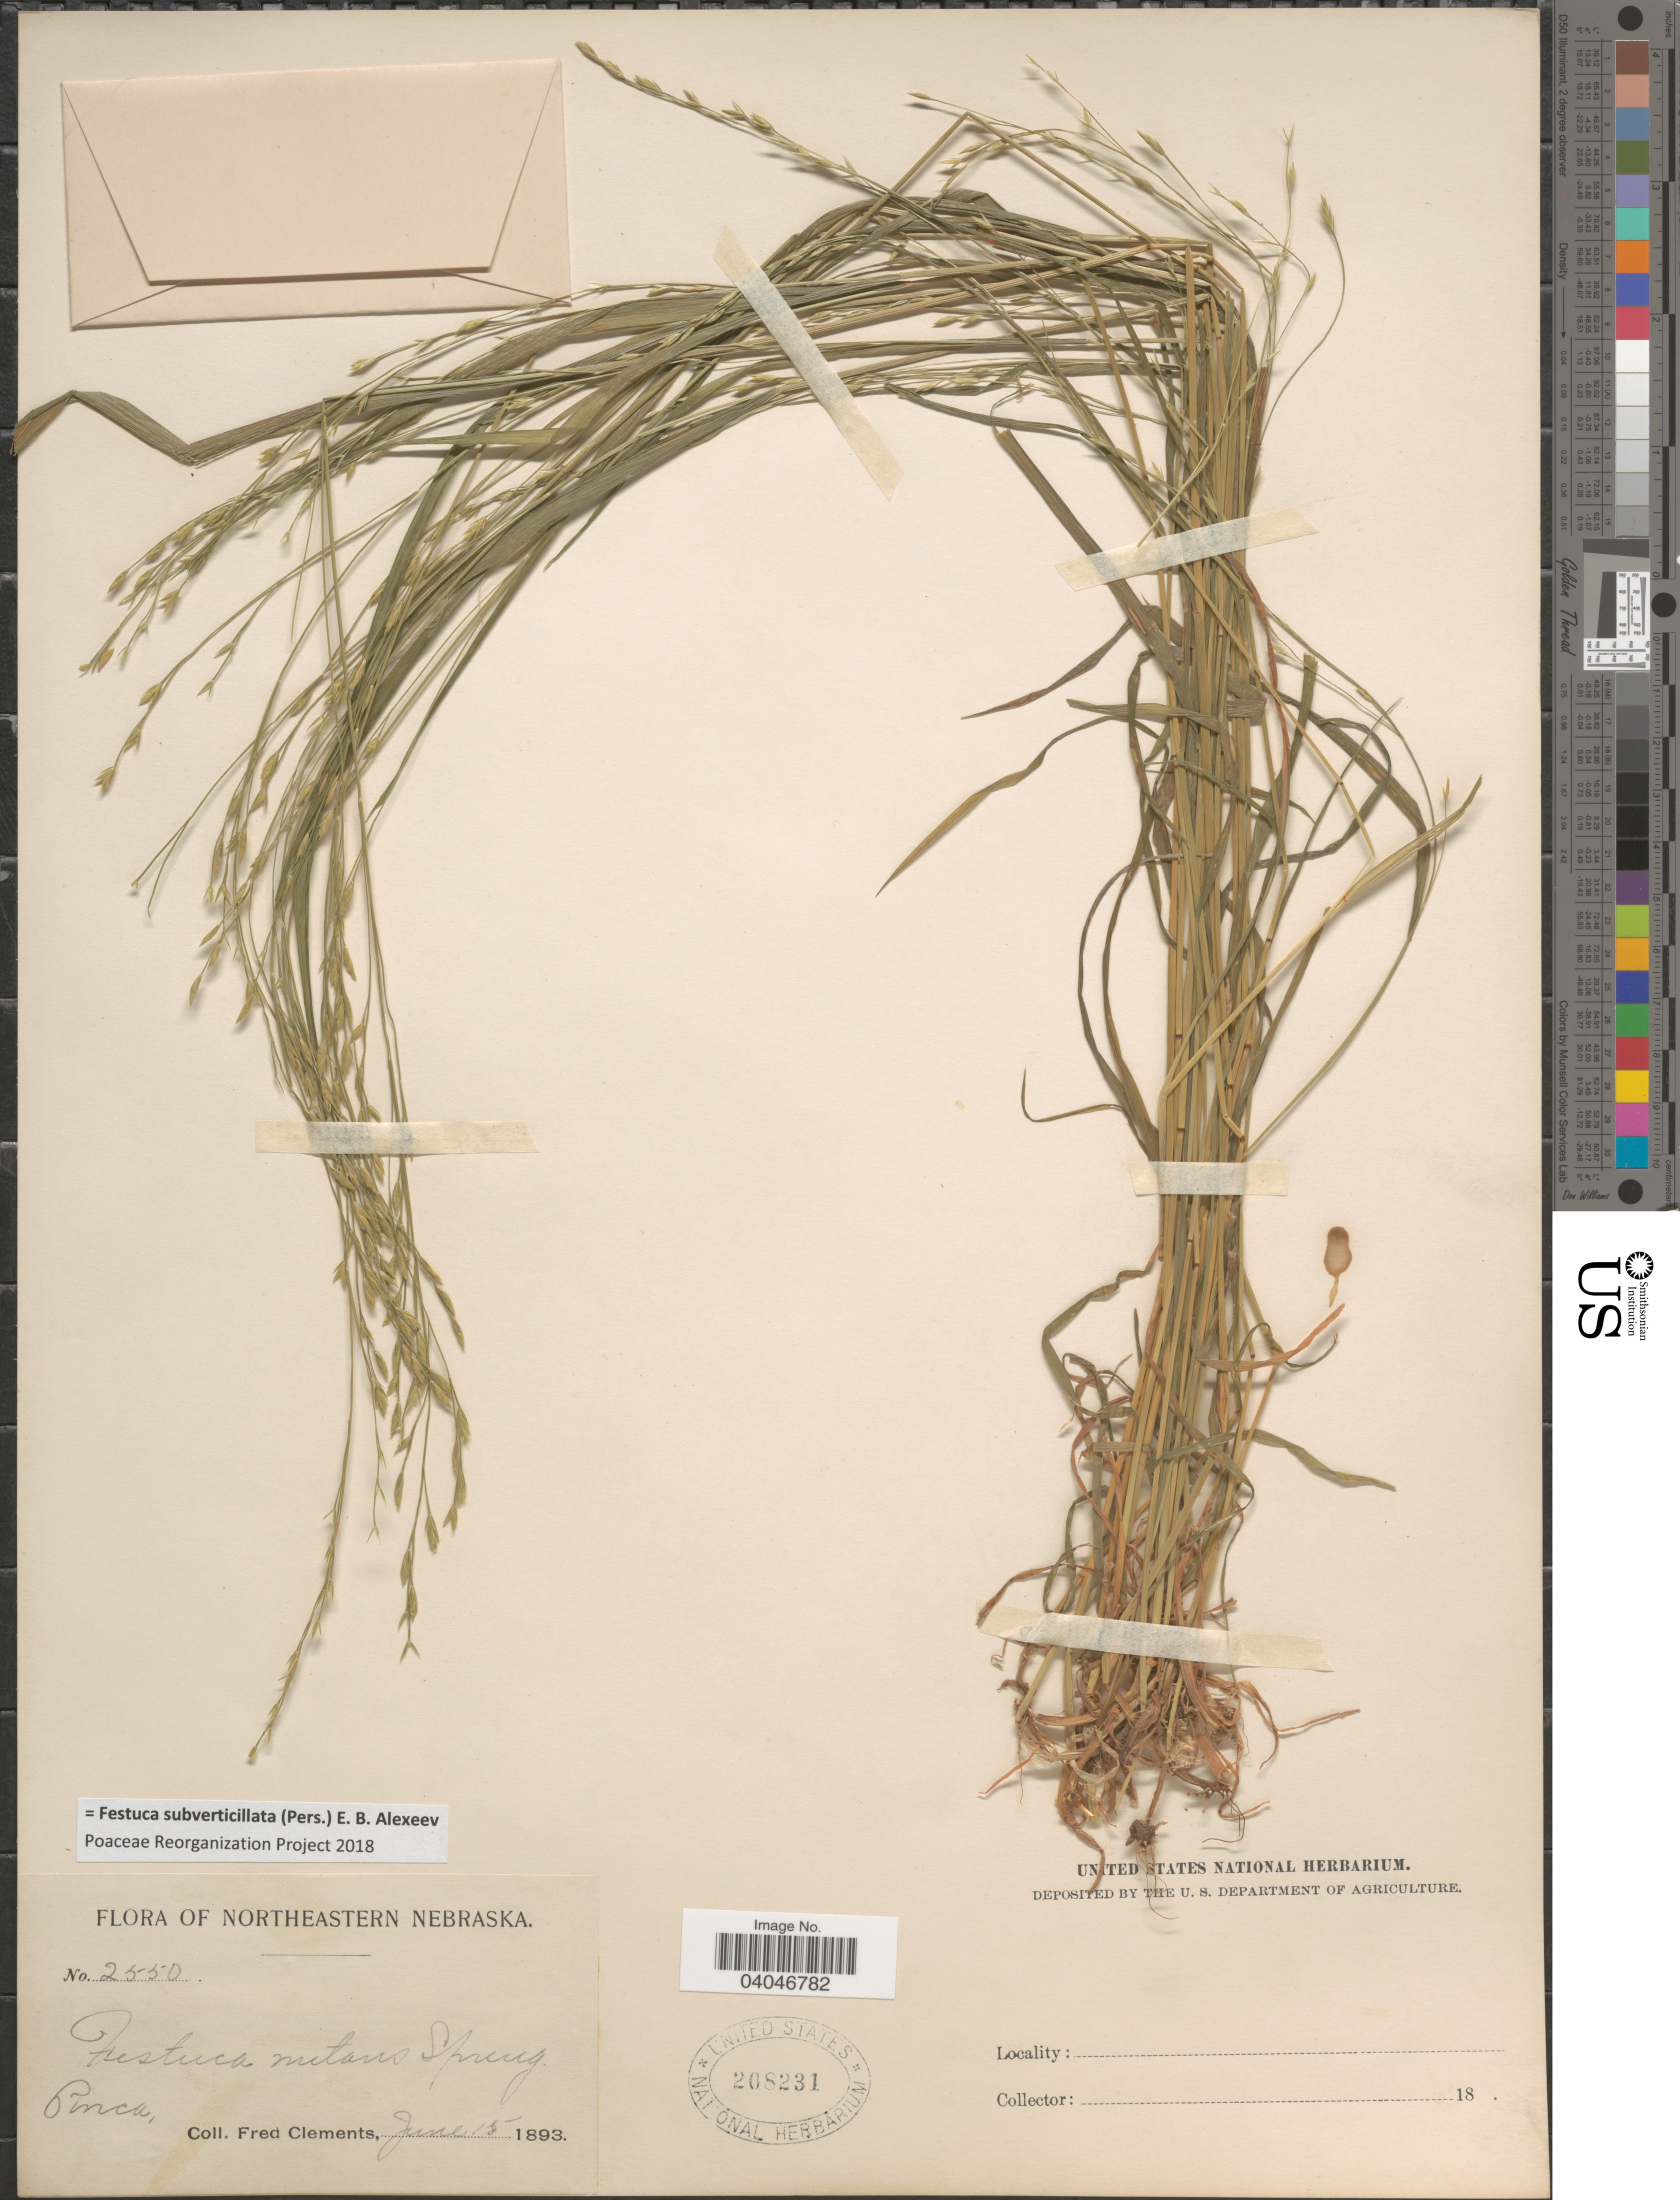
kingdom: Plantae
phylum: Tracheophyta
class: Liliopsida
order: Poales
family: Poaceae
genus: Festuca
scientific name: Festuca subverticillata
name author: (Pers.) E.B. Alexeev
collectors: F. Clements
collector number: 2550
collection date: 1893-06-15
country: United States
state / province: Nebraska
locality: Northeastern Nebraska. Ponca.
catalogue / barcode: US 208231